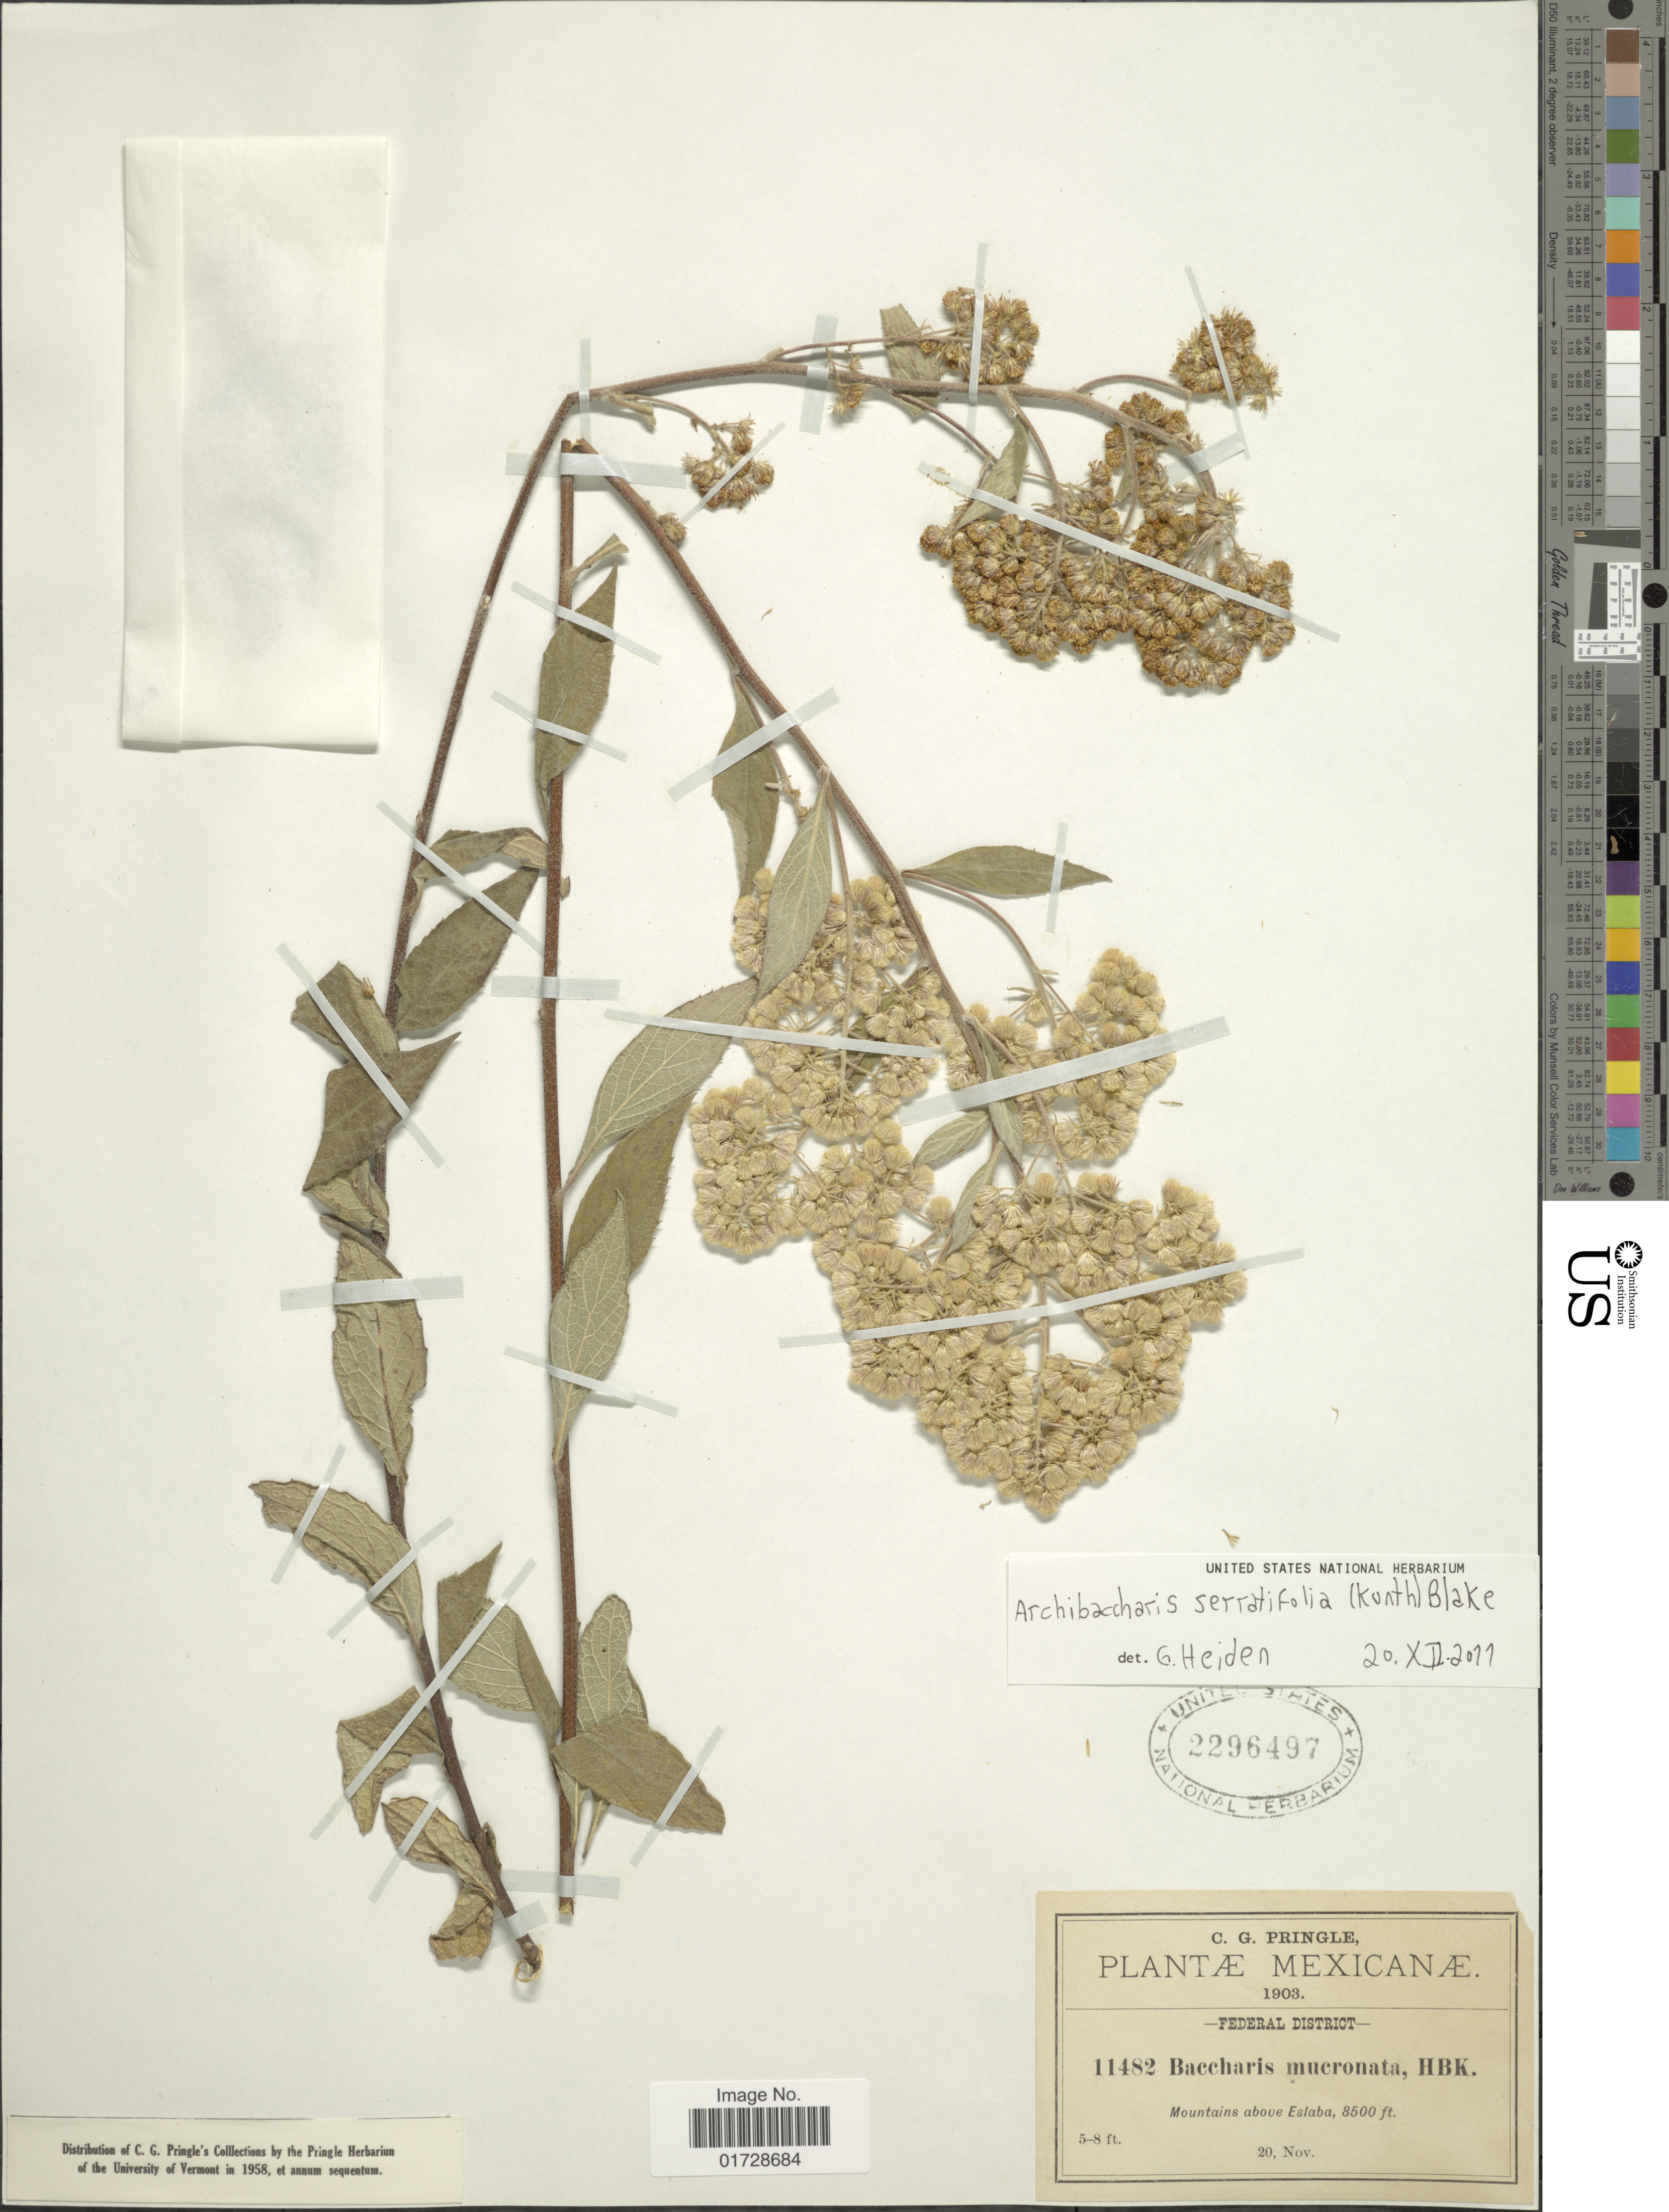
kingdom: Plantae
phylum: Tracheophyta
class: Magnoliopsida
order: Asterales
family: Asteraceae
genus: Archibaccharis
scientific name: Archibaccharis serratifolia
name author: (Kunth) S.F. Blake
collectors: C. G. Pringle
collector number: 11482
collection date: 1903-11-20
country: Mexico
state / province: Distrito Federal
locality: Federal District, Mountains above Eslaba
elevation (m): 2591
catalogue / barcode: US 2296497